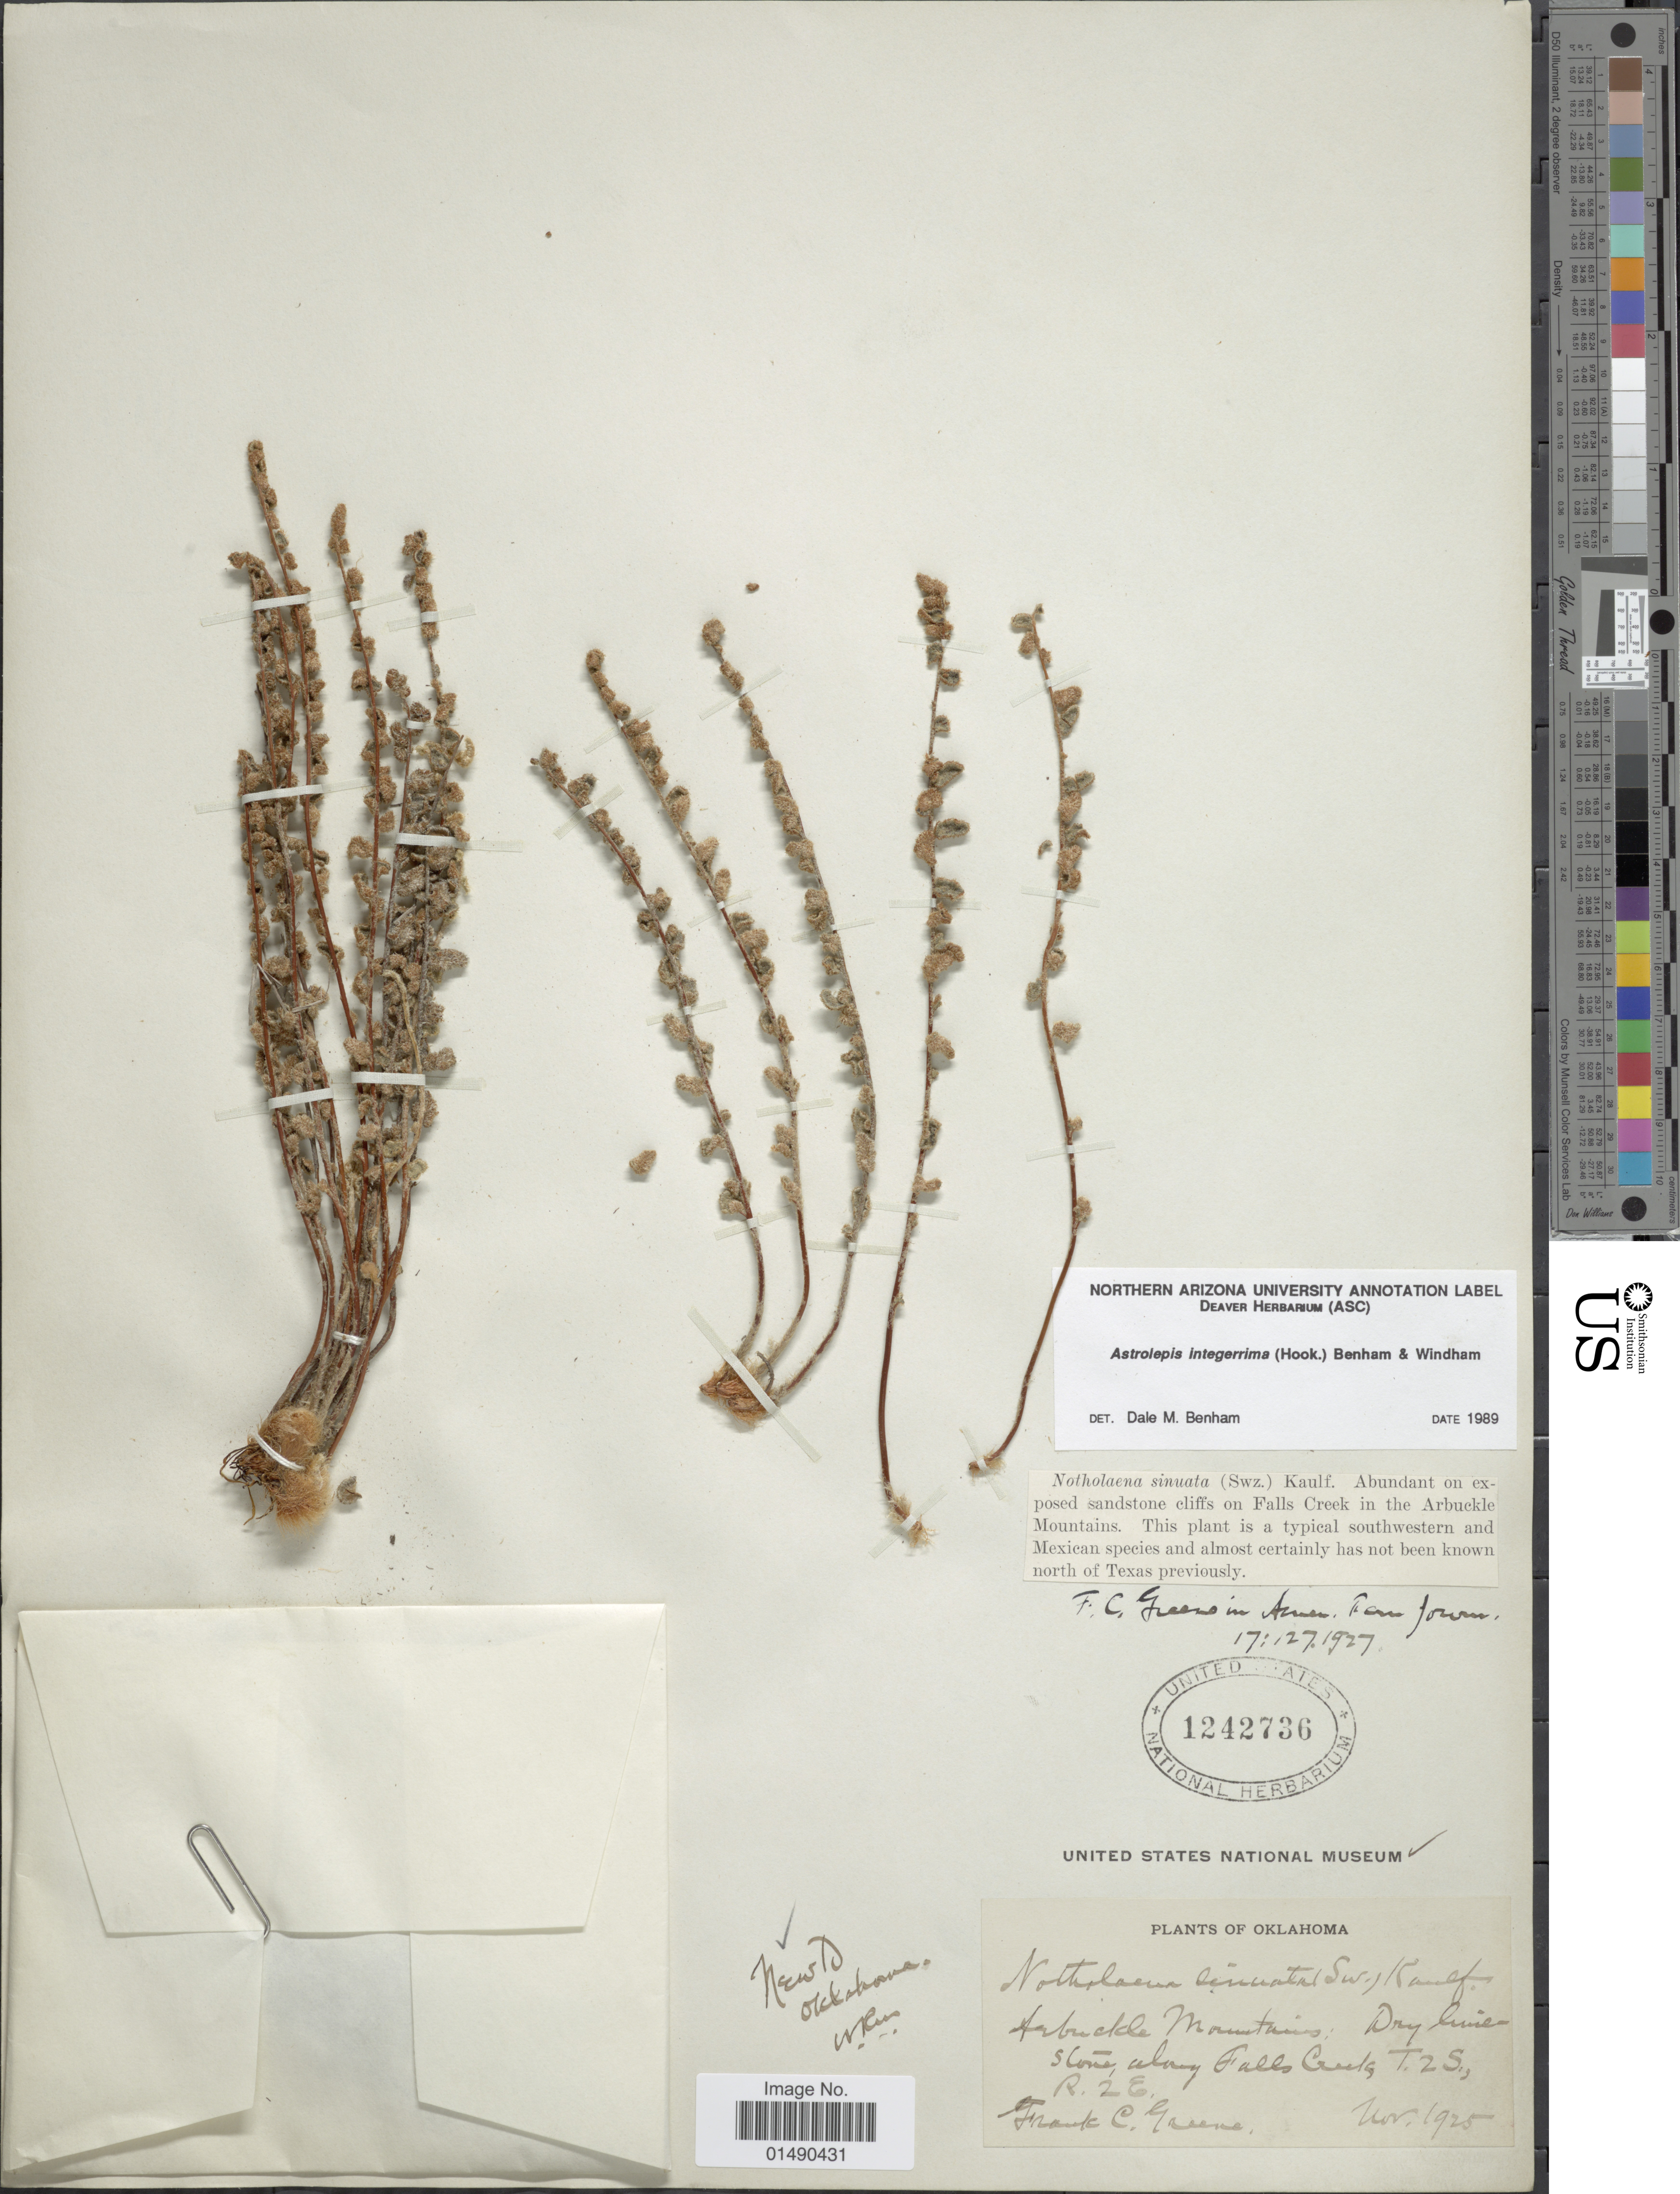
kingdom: Plantae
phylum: Tracheophyta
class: Polypodiopsida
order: Polypodiales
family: Pteridaceae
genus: Astrolepis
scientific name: Astrolepis integerrima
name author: (Hook.) D.M. Benham & Windham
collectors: F. C. Greene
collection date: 1925-11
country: United States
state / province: Oklahoma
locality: Arbuckle Mountains. Dry limestone, along Falls Creek T.2S.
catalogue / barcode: US 1242736